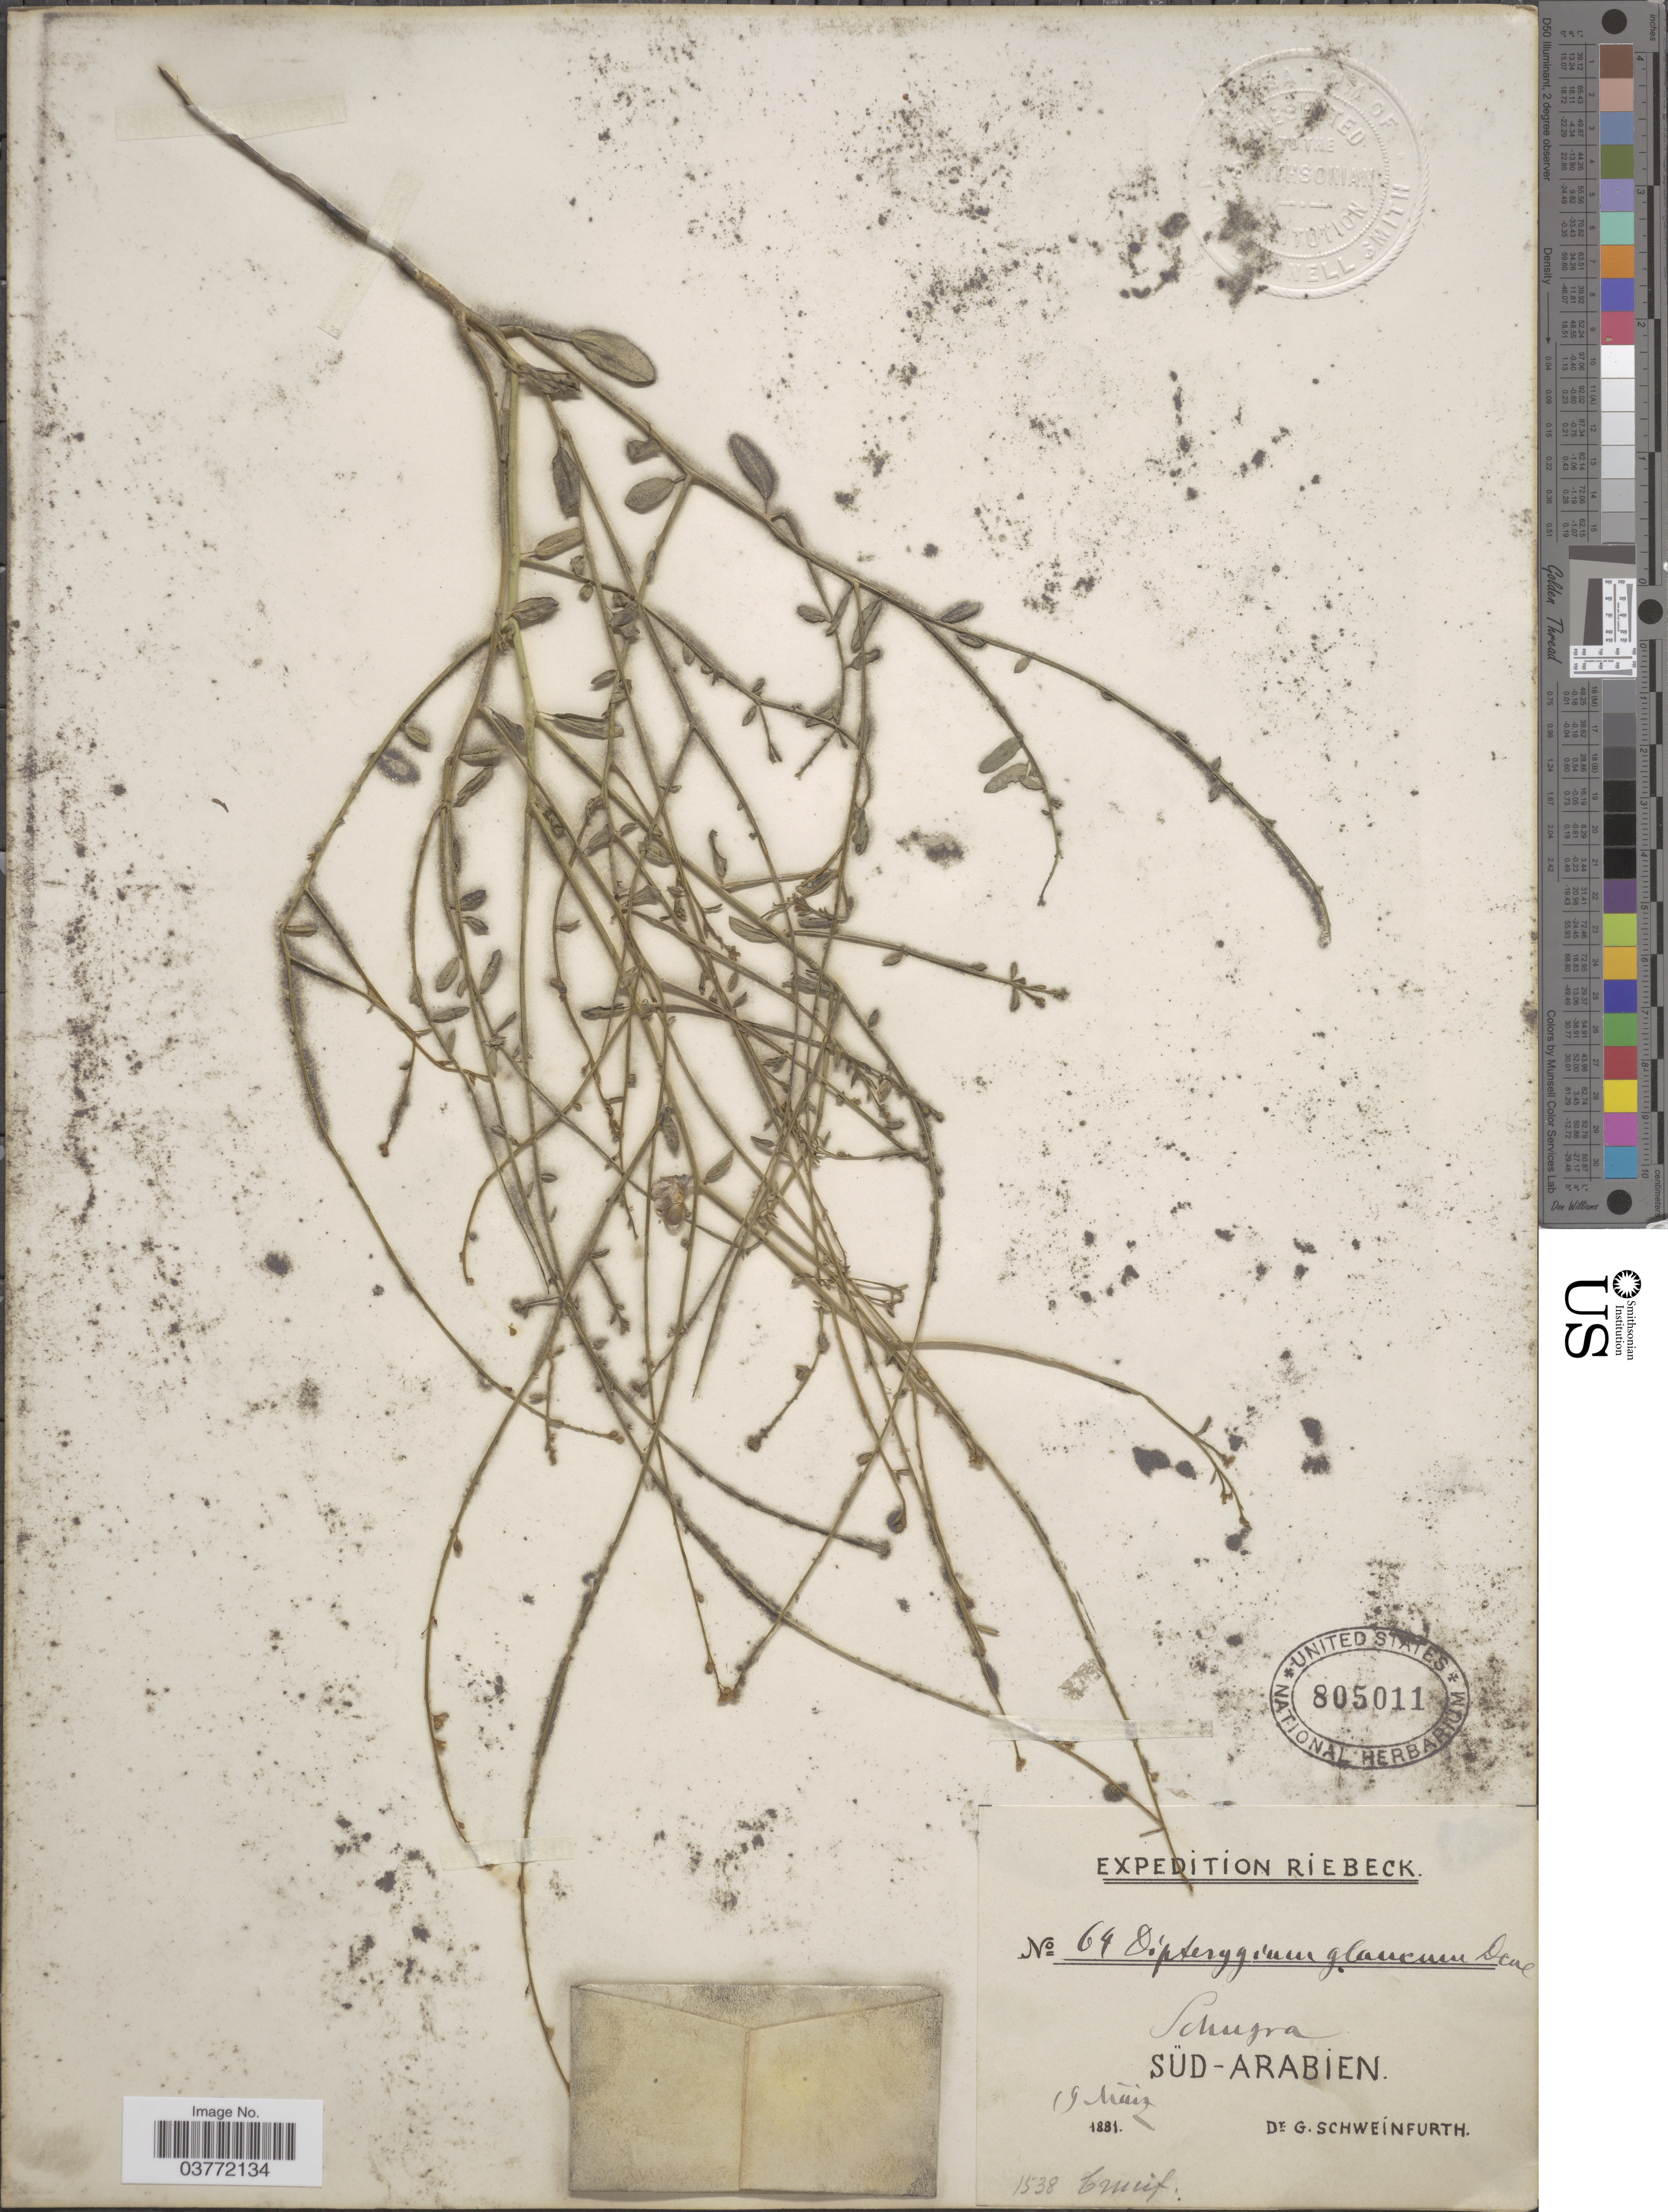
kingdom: Plantae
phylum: Tracheophyta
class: Magnoliopsida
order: Brassicales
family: Cleomaceae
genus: Dipterygium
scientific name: Dipterygium glaucum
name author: Decne.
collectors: G. A. Schweinfurth (herbarium)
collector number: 64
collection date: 1881-03-19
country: Yemen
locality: Süd-Arabien. Schugra.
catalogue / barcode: US 805011